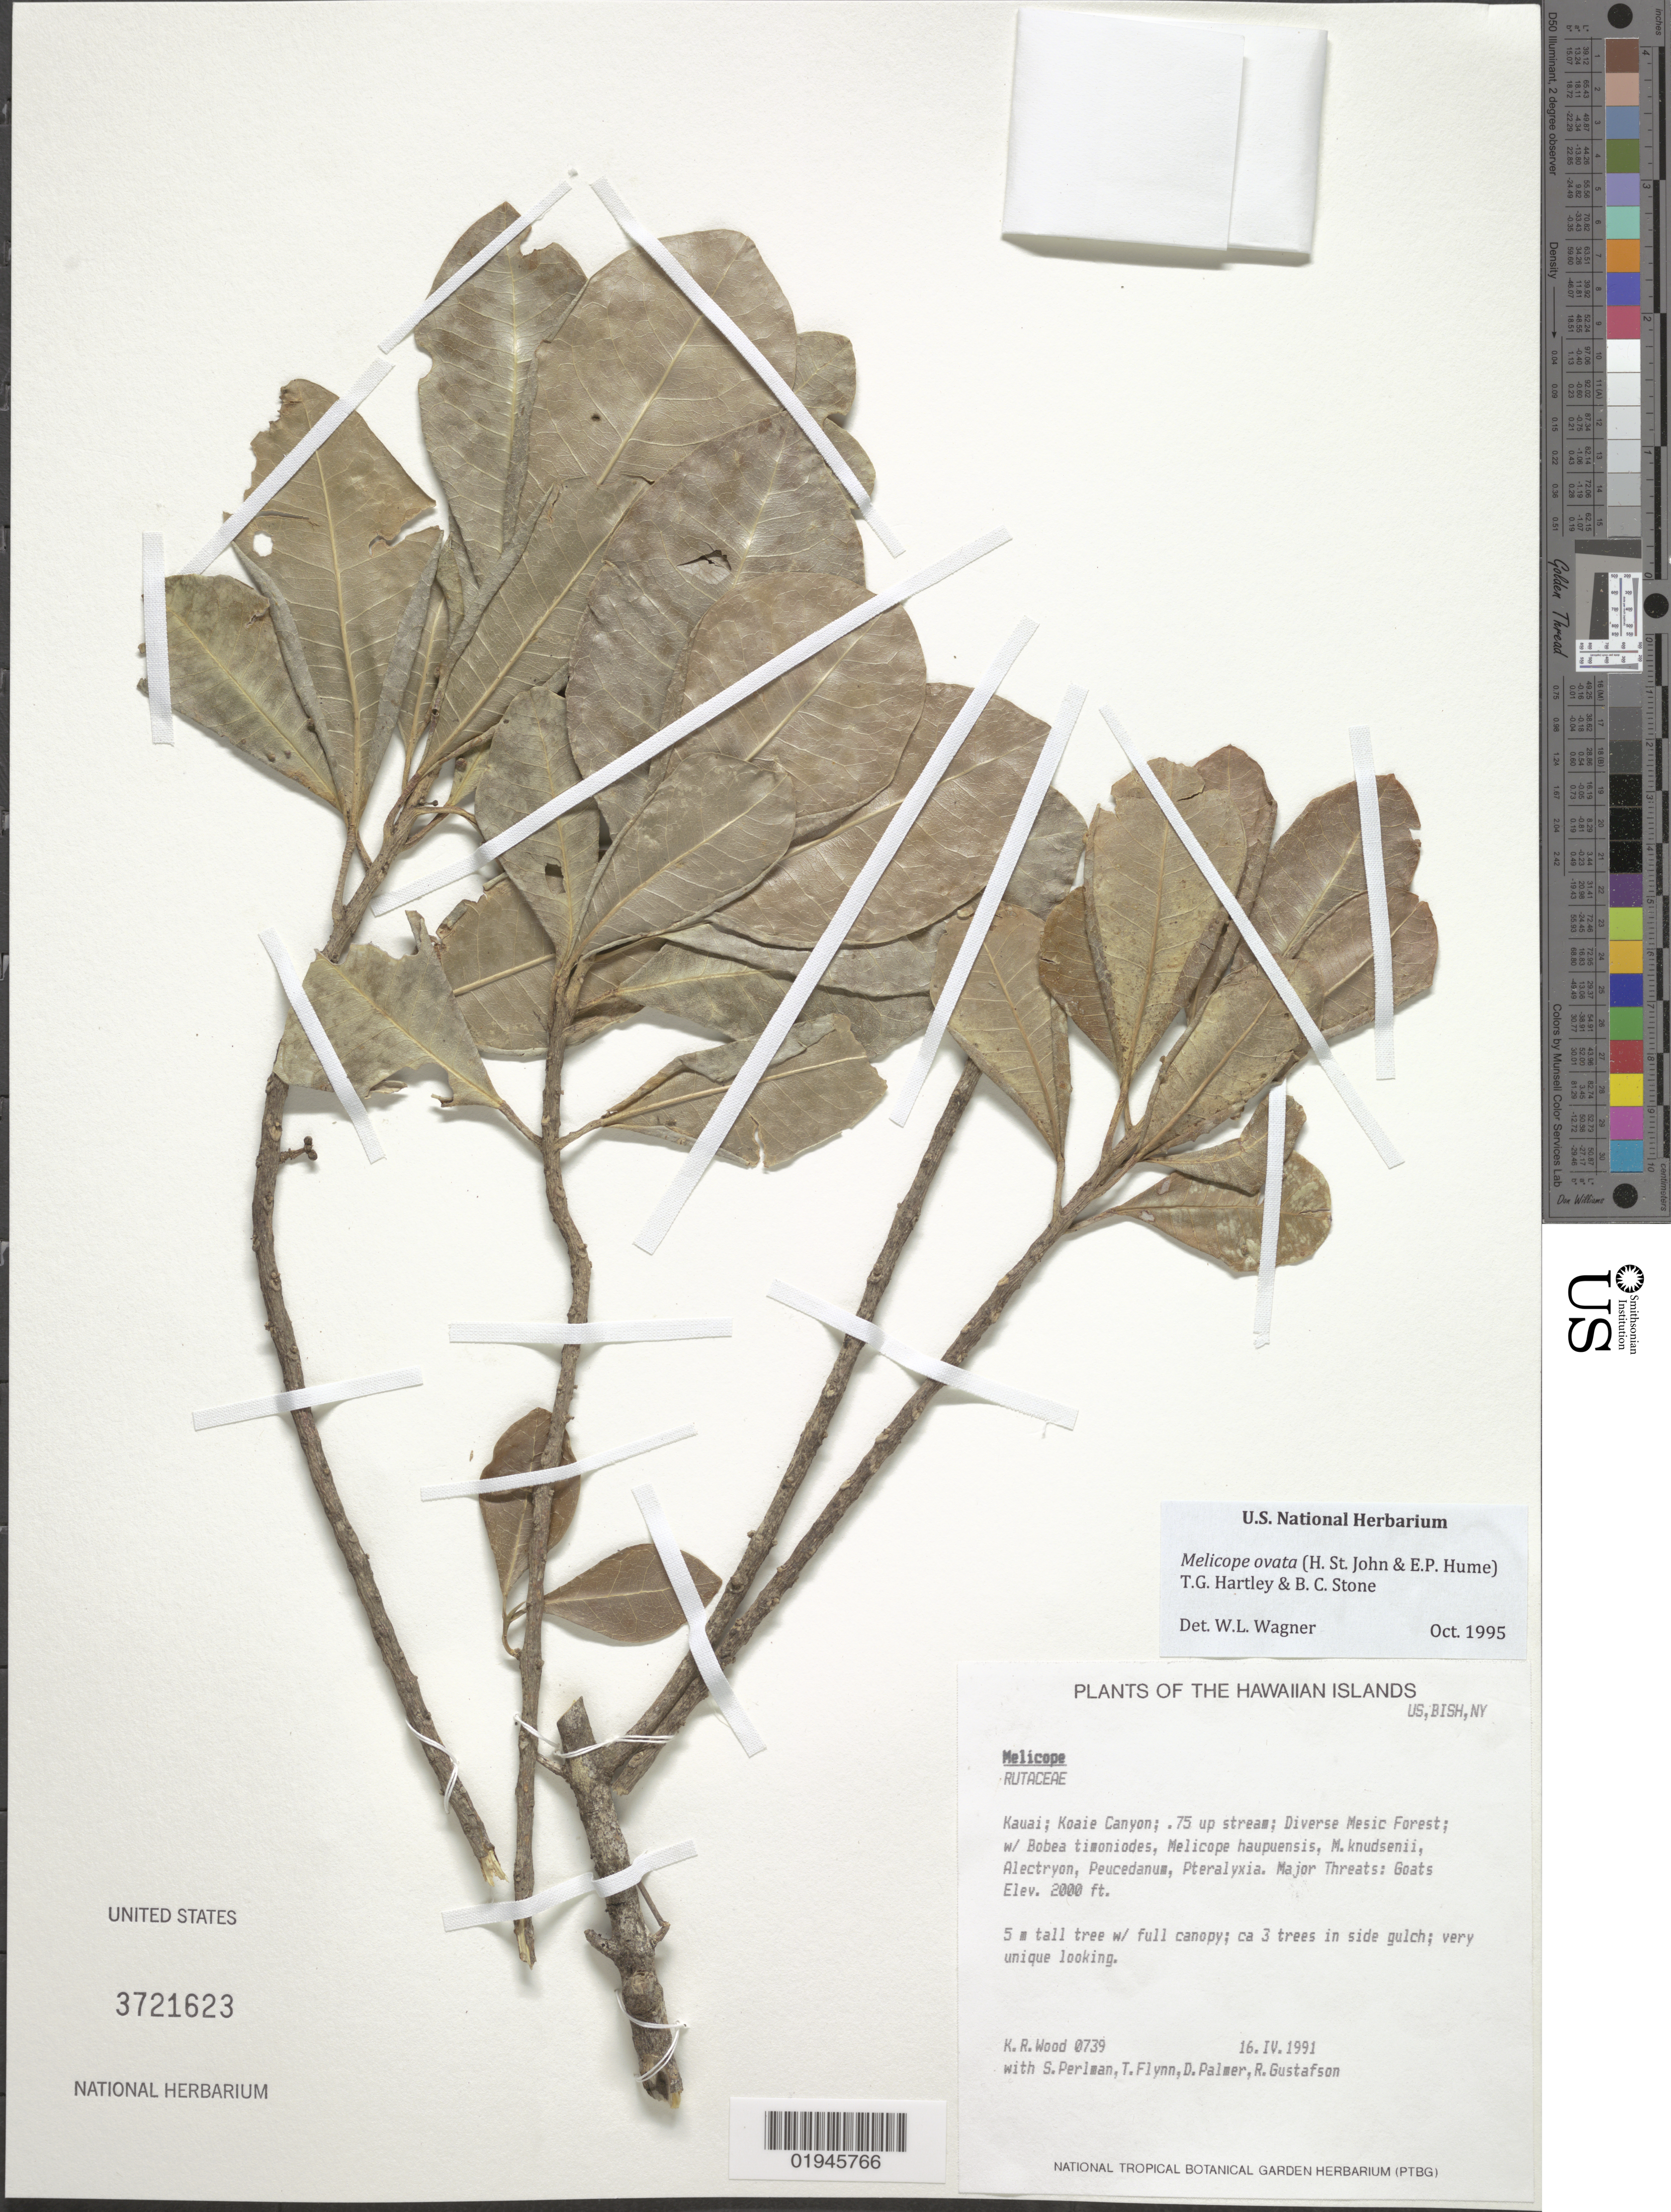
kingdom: Plantae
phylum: Tracheophyta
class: Magnoliopsida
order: Sapindales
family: Rutaceae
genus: Melicope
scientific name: Melicope ovata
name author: (H. St. John & E.P. Hume) T.G. Hartley & B.C. Stone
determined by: Wagner, W. L., (BOT), Smithsonian Institution - National Museum of Natural History (UNITED STATES)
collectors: K. R. Wood, S. P. Perlman, T. W. Flynn, D. Palmer & R. Gustafson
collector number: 0739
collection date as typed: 16 Apr 1991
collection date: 1991-04-16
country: United States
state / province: Hawaii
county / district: Kauai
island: Kaua'i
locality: Koaie Canyon, 0.75 up stream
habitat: Diverse mesic forest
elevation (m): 610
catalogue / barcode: US 3721623